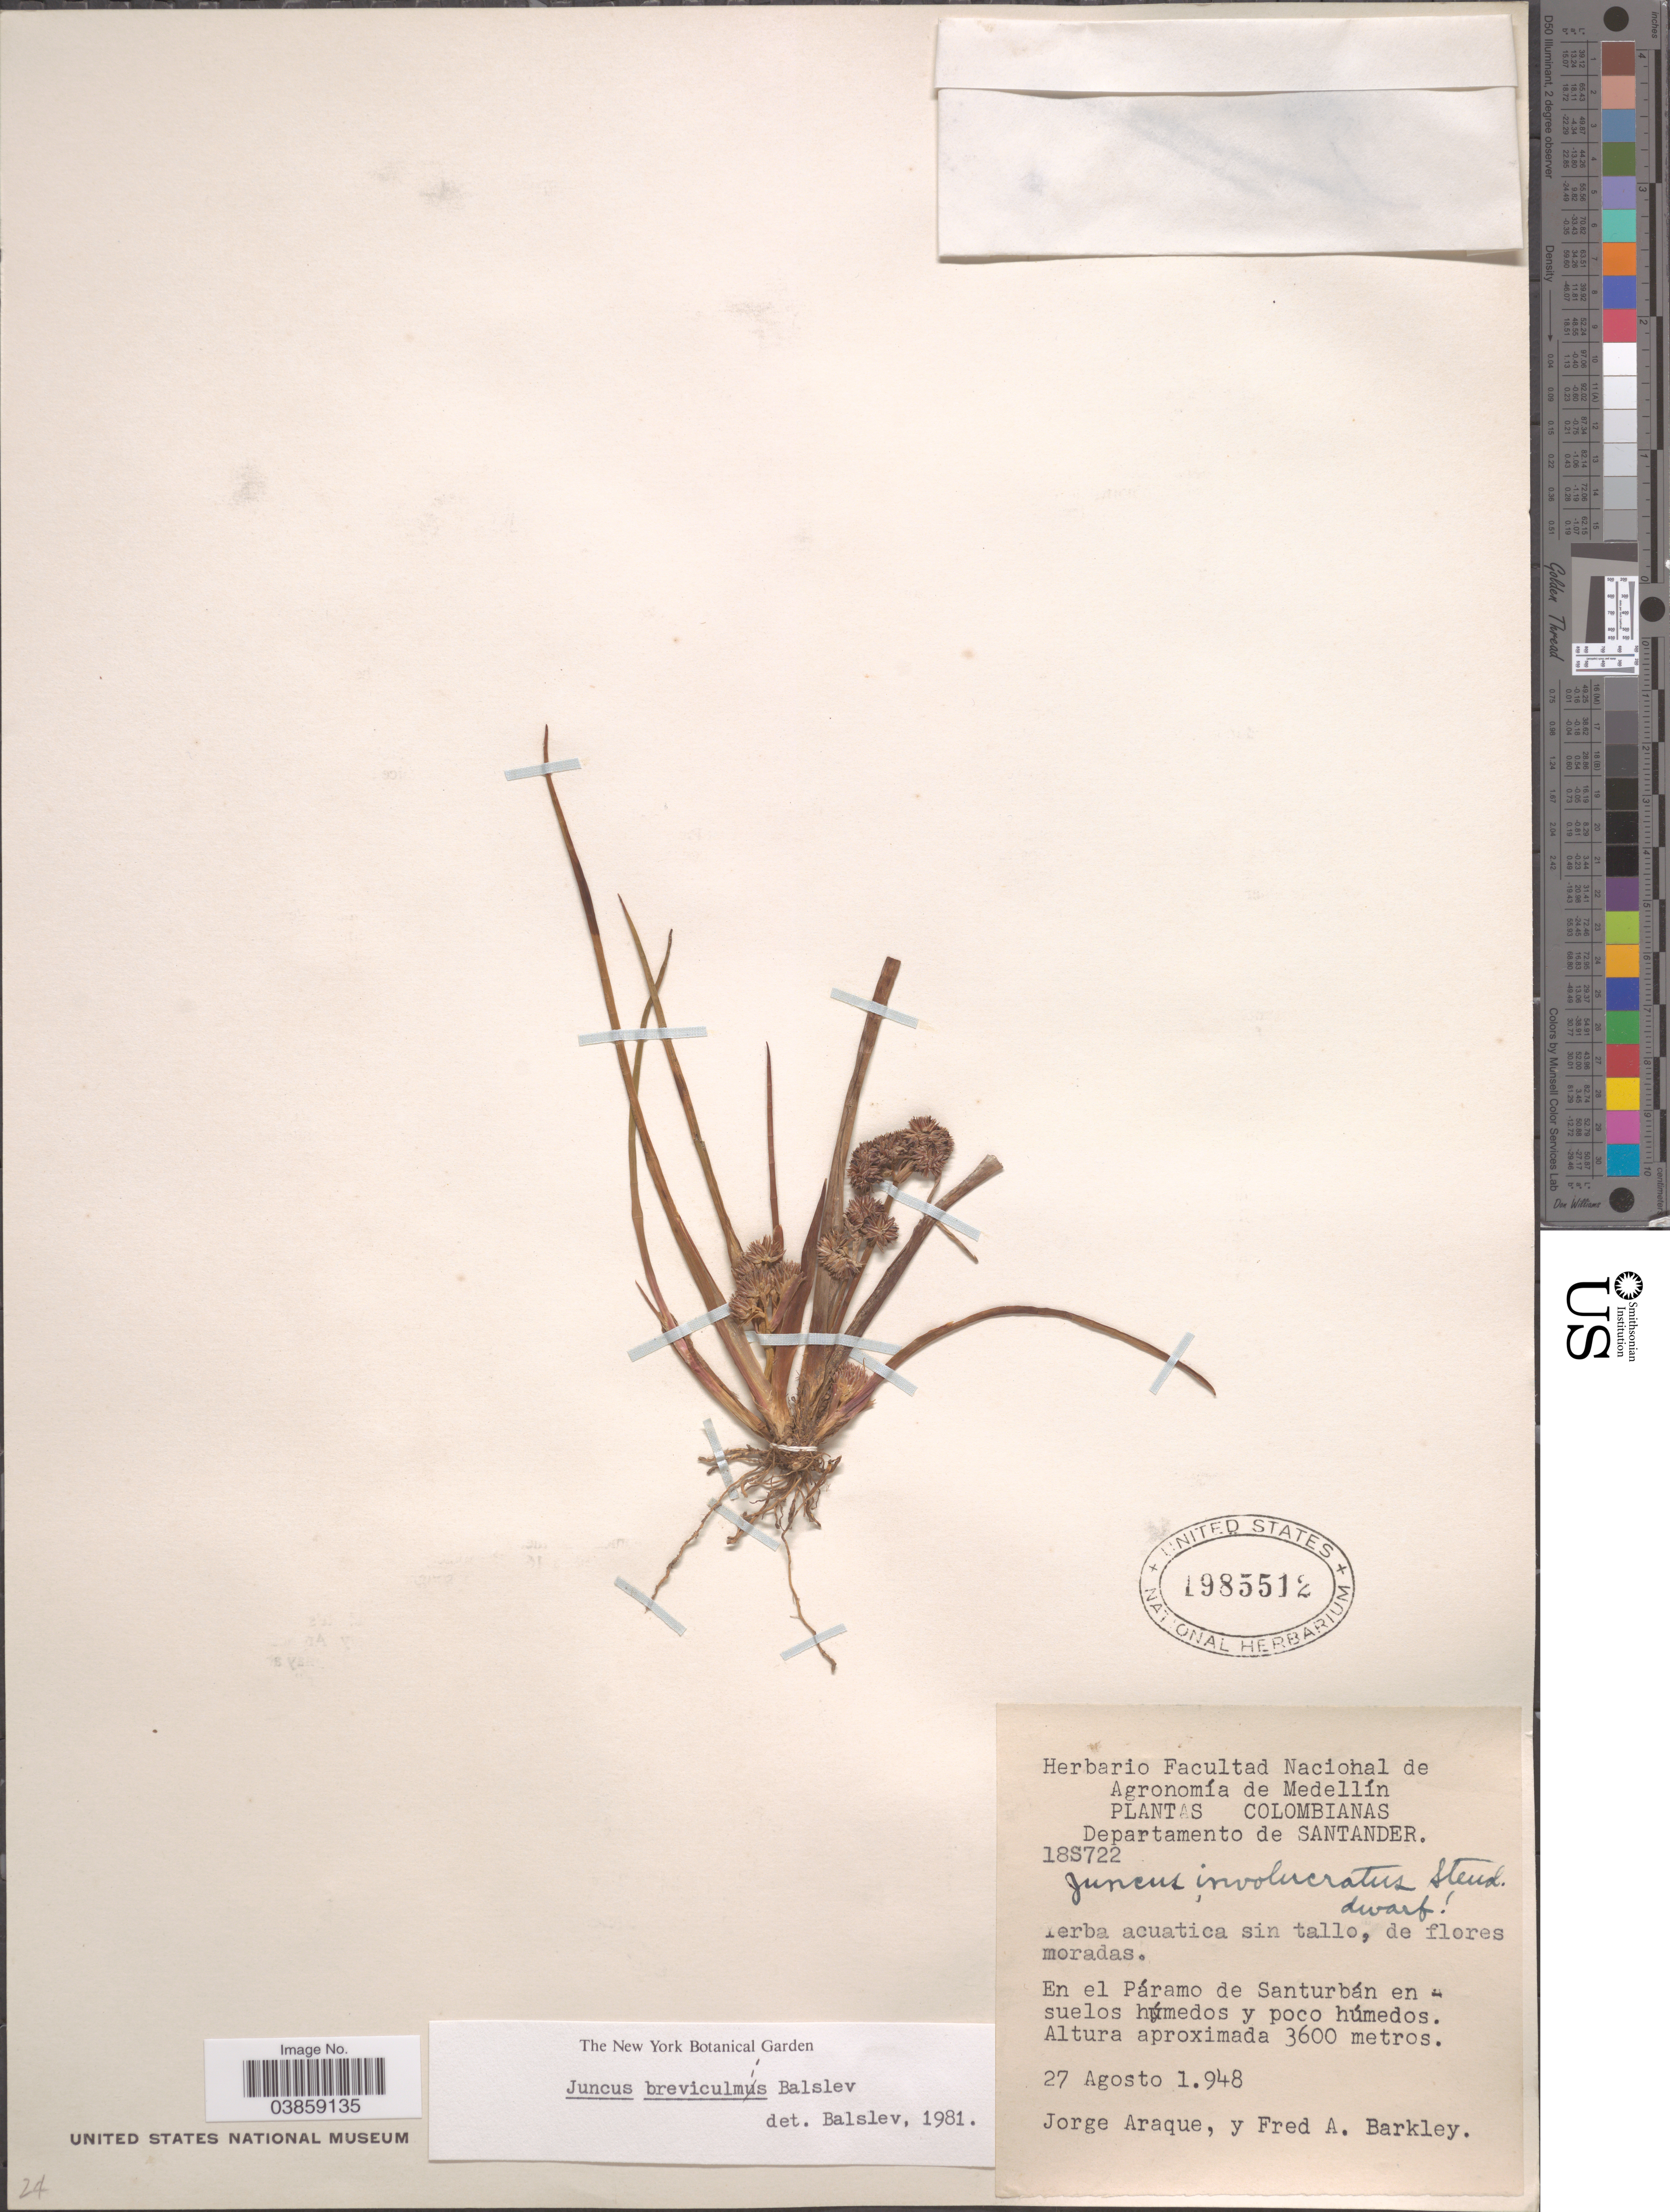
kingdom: Plantae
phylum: Tracheophyta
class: Liliopsida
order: Poales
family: Juncaceae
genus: Juncus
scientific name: Juncus breviculmis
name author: Balslev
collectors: J. Araque & F. A. Barkley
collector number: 18S722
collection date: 1948-08-27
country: Colombia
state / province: Santander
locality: Departamento de Santander. En el Páramo de Santurbán.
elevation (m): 3600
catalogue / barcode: US 1985512